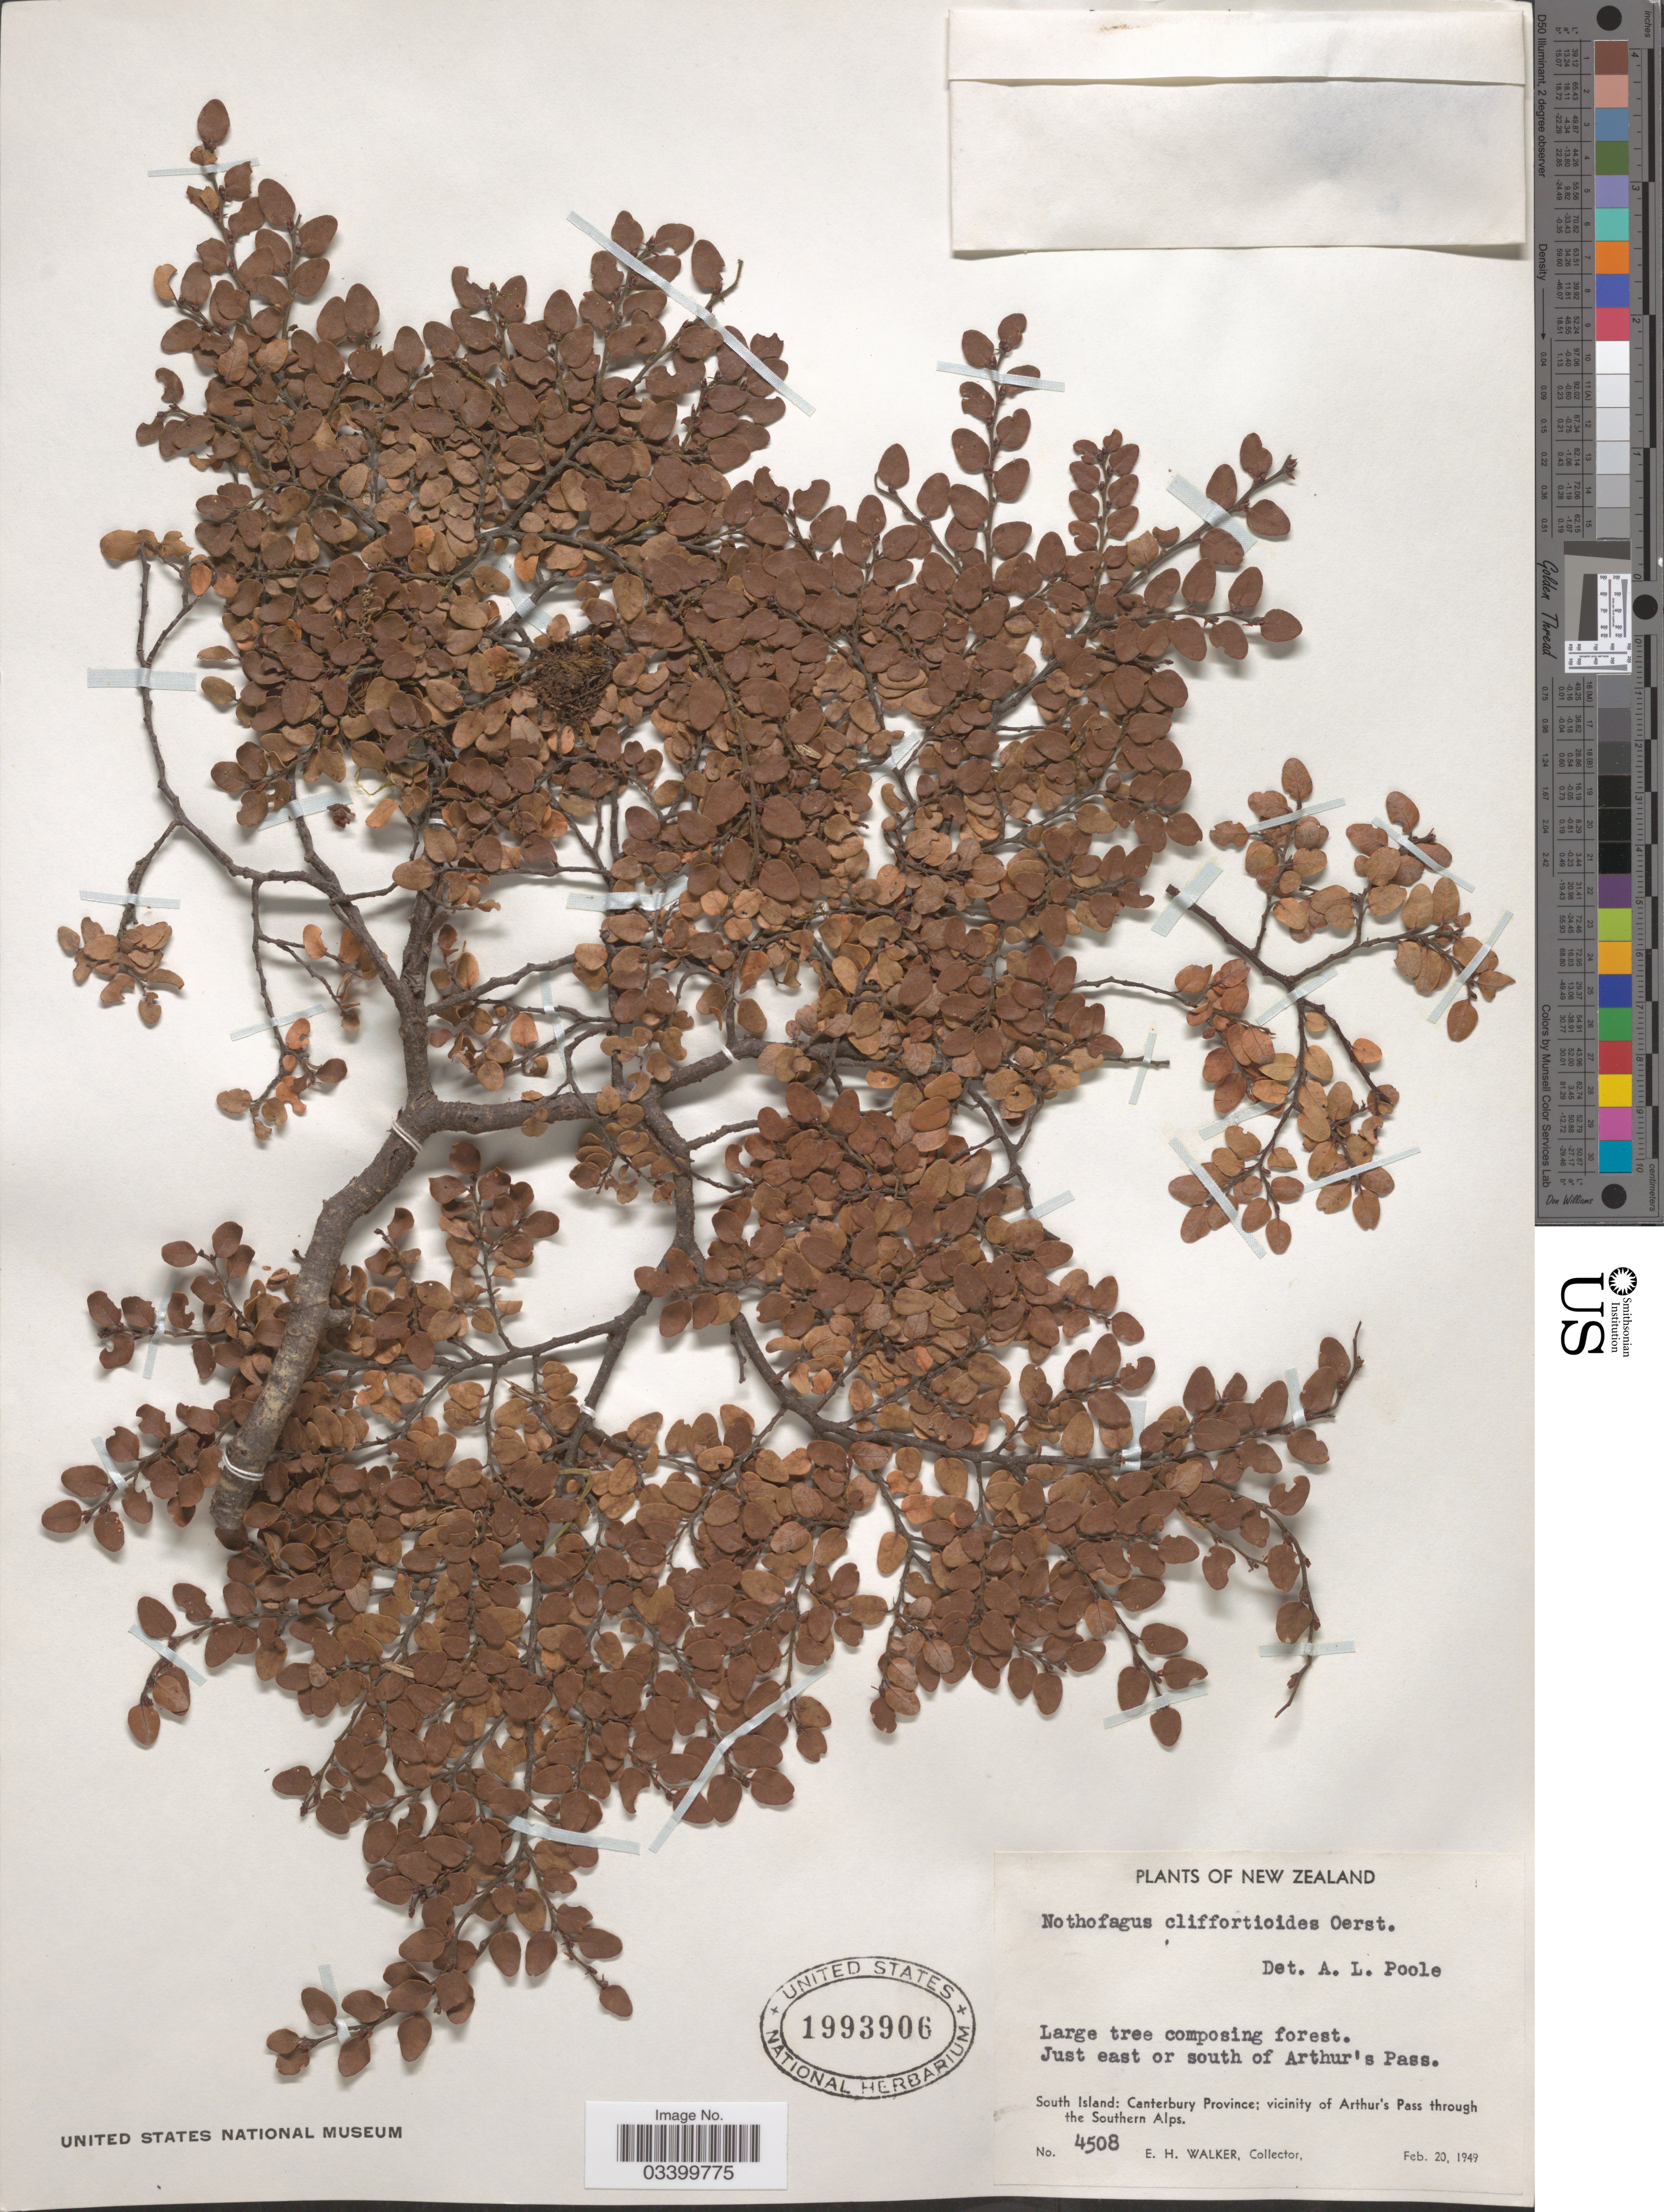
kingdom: Plantae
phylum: Tracheophyta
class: Magnoliopsida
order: Fagales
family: Nothofagaceae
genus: Nothofagus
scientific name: Nothofagus cliffortioides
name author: (Hook. f.) Oerst.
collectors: E. H. Walker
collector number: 4508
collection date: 1949-02-20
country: New Zealand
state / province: Canterbury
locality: Just east or south of Arthur's Pass. South Island; vicinity of Arthur's Pass through the Southern Alps.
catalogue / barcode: US 1993906